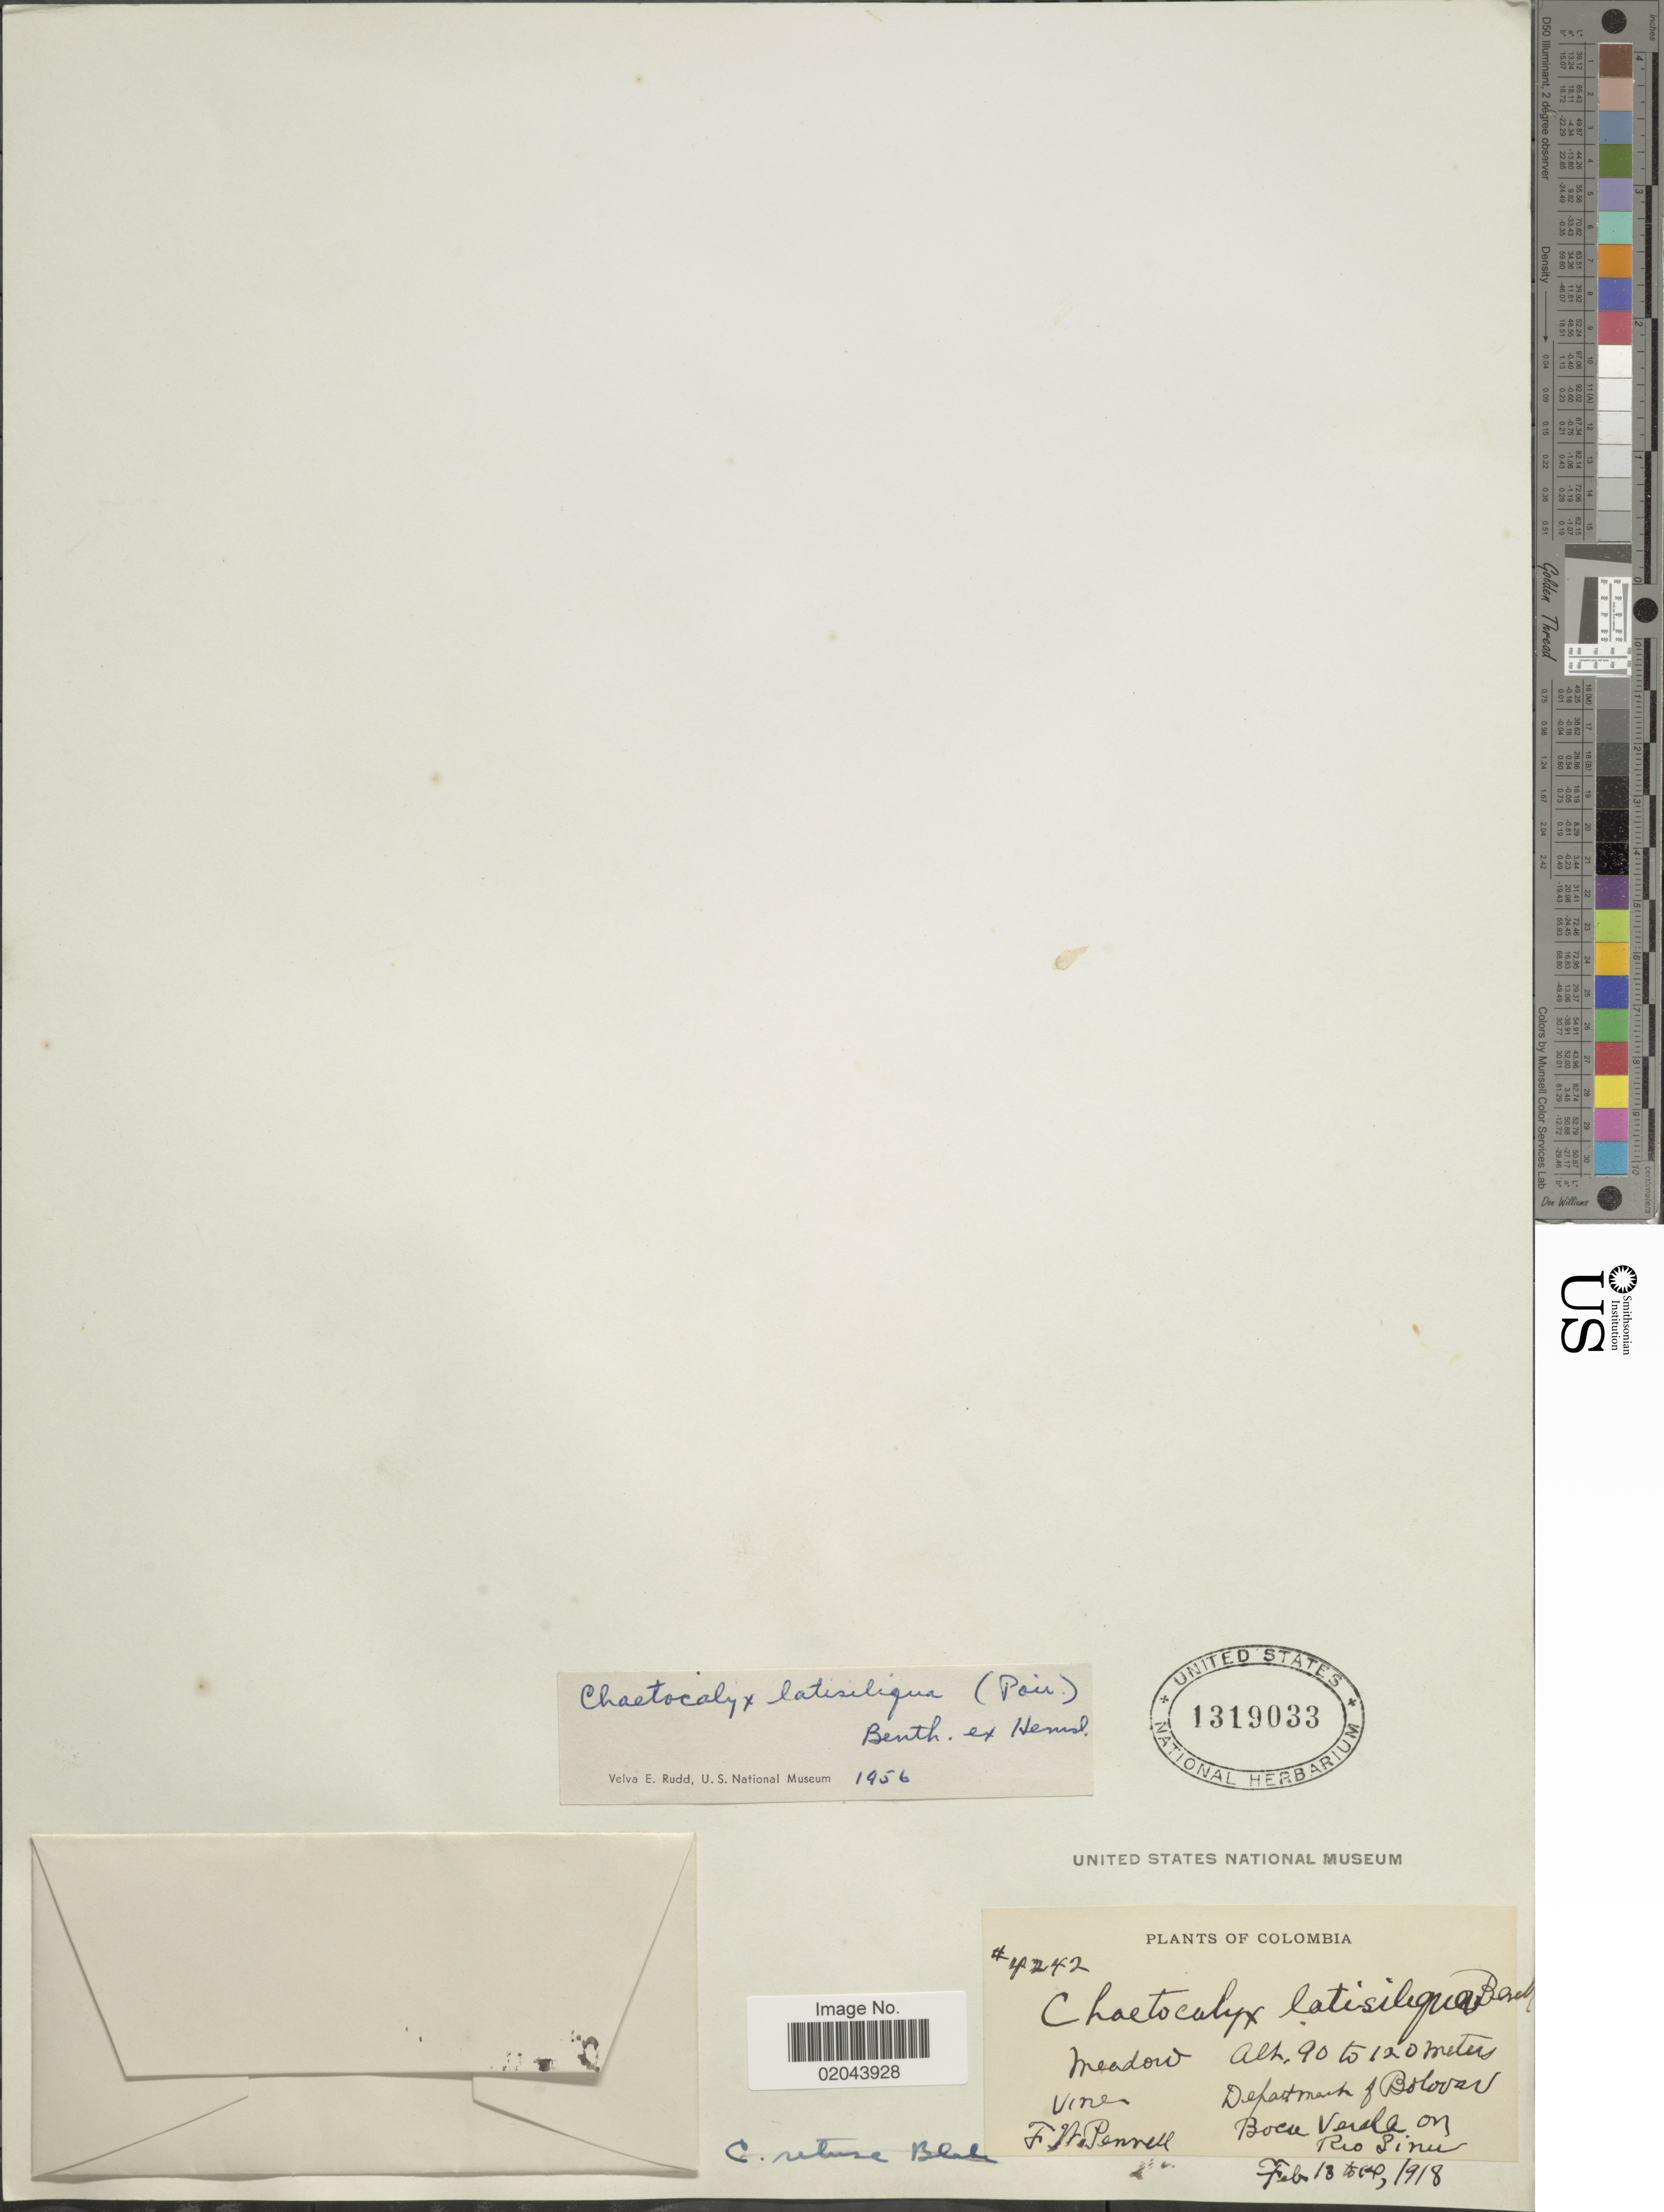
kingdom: Plantae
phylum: Tracheophyta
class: Magnoliopsida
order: Fabales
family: Fabaceae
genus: Chaetocalyx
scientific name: Chaetocalyx latisiliqua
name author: (Poir.) Benth. ex Hemsl.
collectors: F. W. Pennell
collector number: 4242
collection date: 1918-02-13/1918-02-14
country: Colombia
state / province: Bolívar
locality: Meadow, Department of Bolivar, Bocu Verala on Rio Sinu [interpreted]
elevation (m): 90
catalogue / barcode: US 1319033